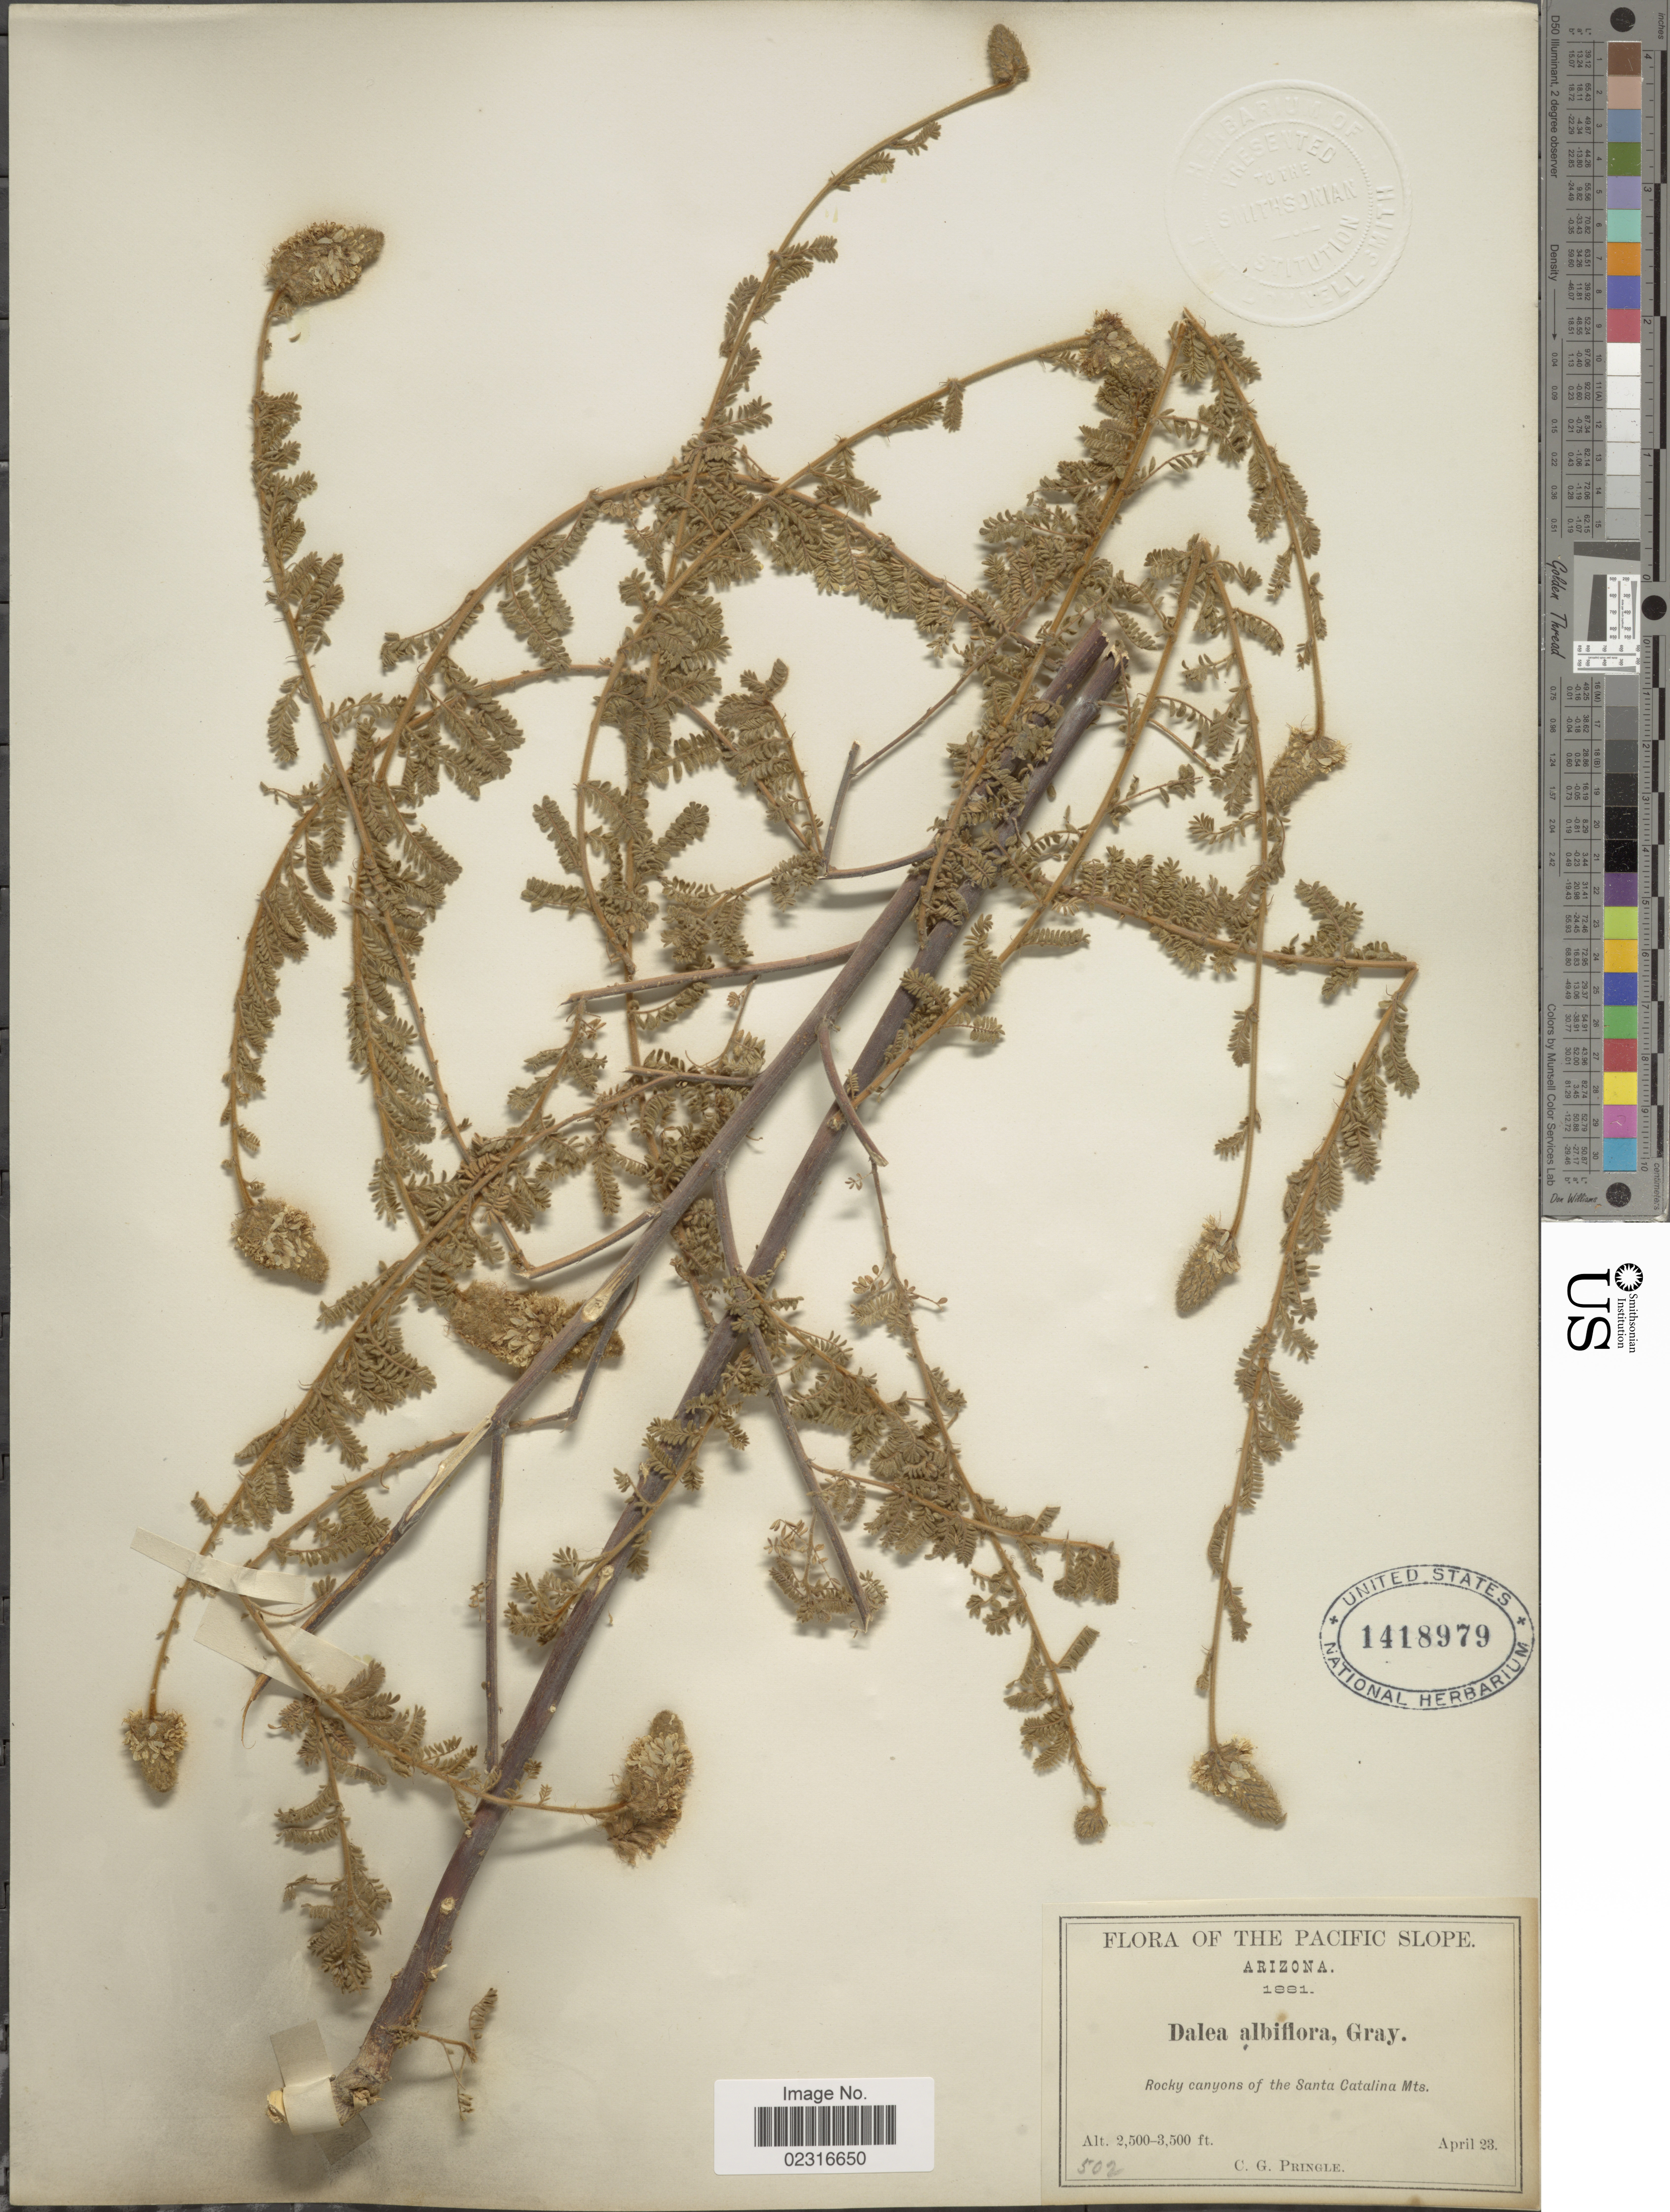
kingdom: Plantae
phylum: Tracheophyta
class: Magnoliopsida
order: Fabales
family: Fabaceae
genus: Dalea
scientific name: Dalea albiflora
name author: A. Gray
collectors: C. G. Pringle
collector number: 502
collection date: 1881-04-23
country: United States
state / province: Arizona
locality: The Pacific Slope. Rocky canyons of the Santa Catalina Mts.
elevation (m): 762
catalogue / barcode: US 1418979